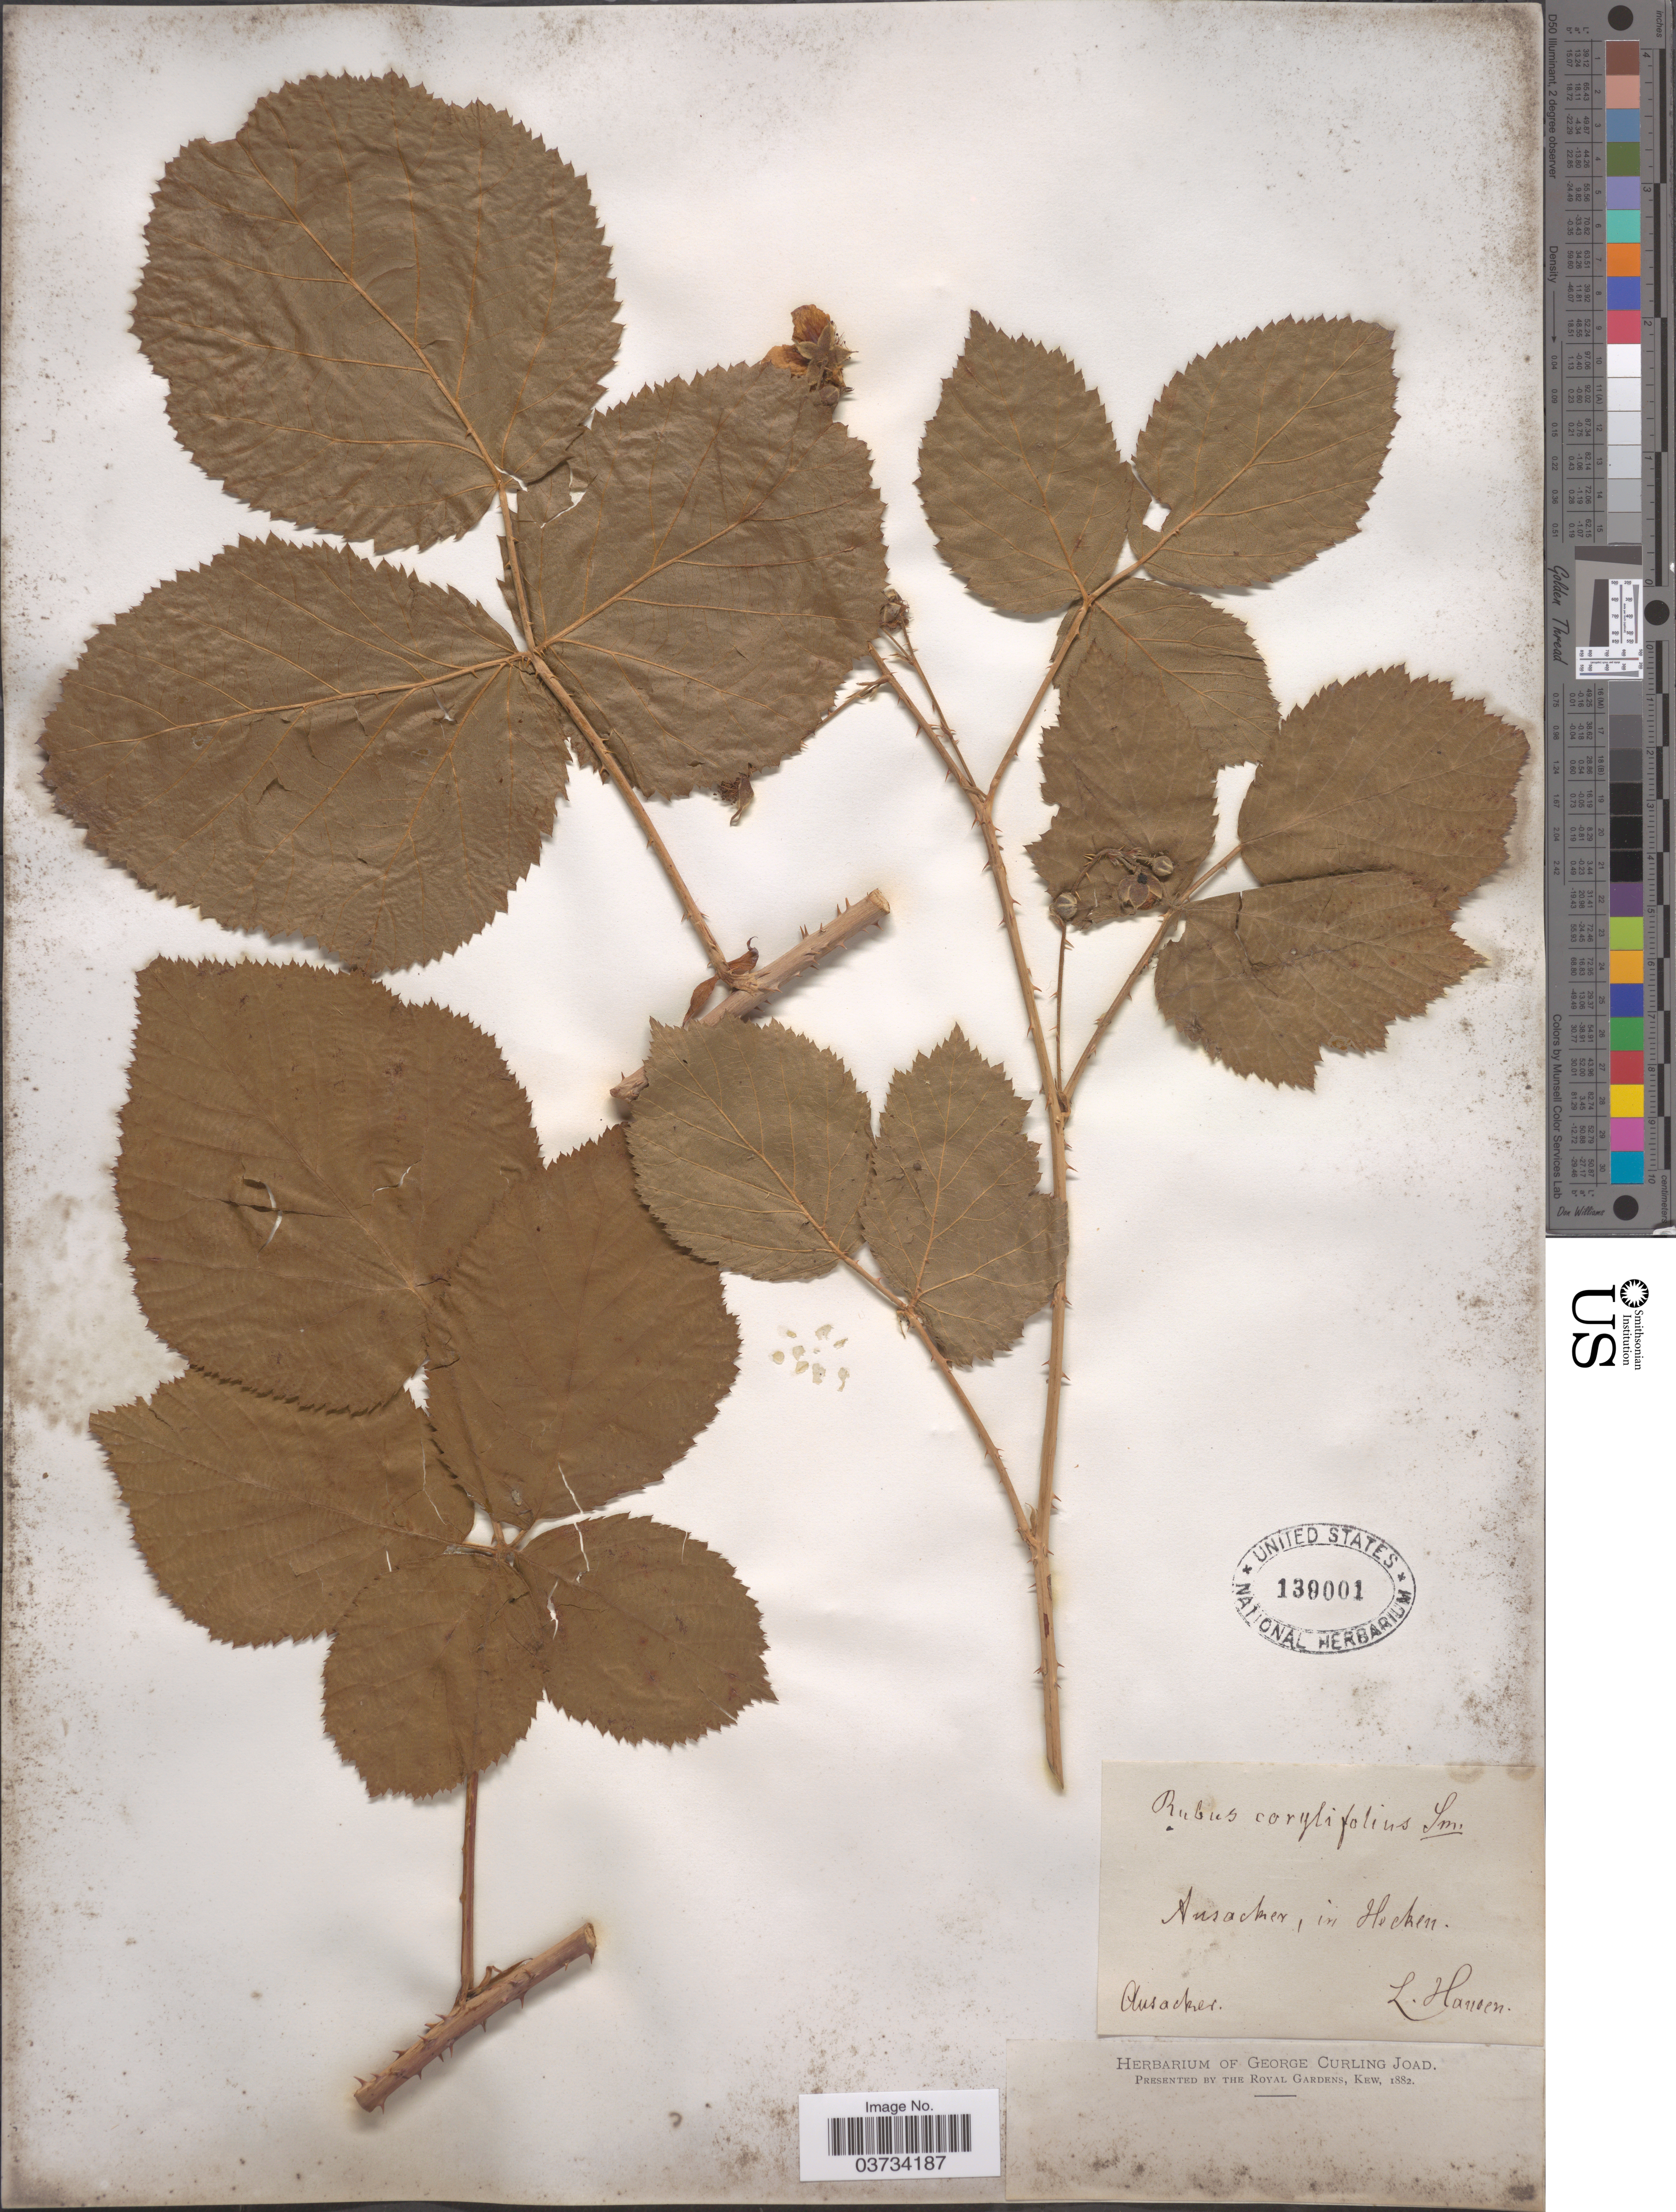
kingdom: Plantae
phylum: Tracheophyta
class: Magnoliopsida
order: Rosales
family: Rosaceae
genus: Rubus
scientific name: Rubus corylifolius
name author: Hayne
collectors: L. Hansen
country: Germany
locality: Ausacker, in Hocken.